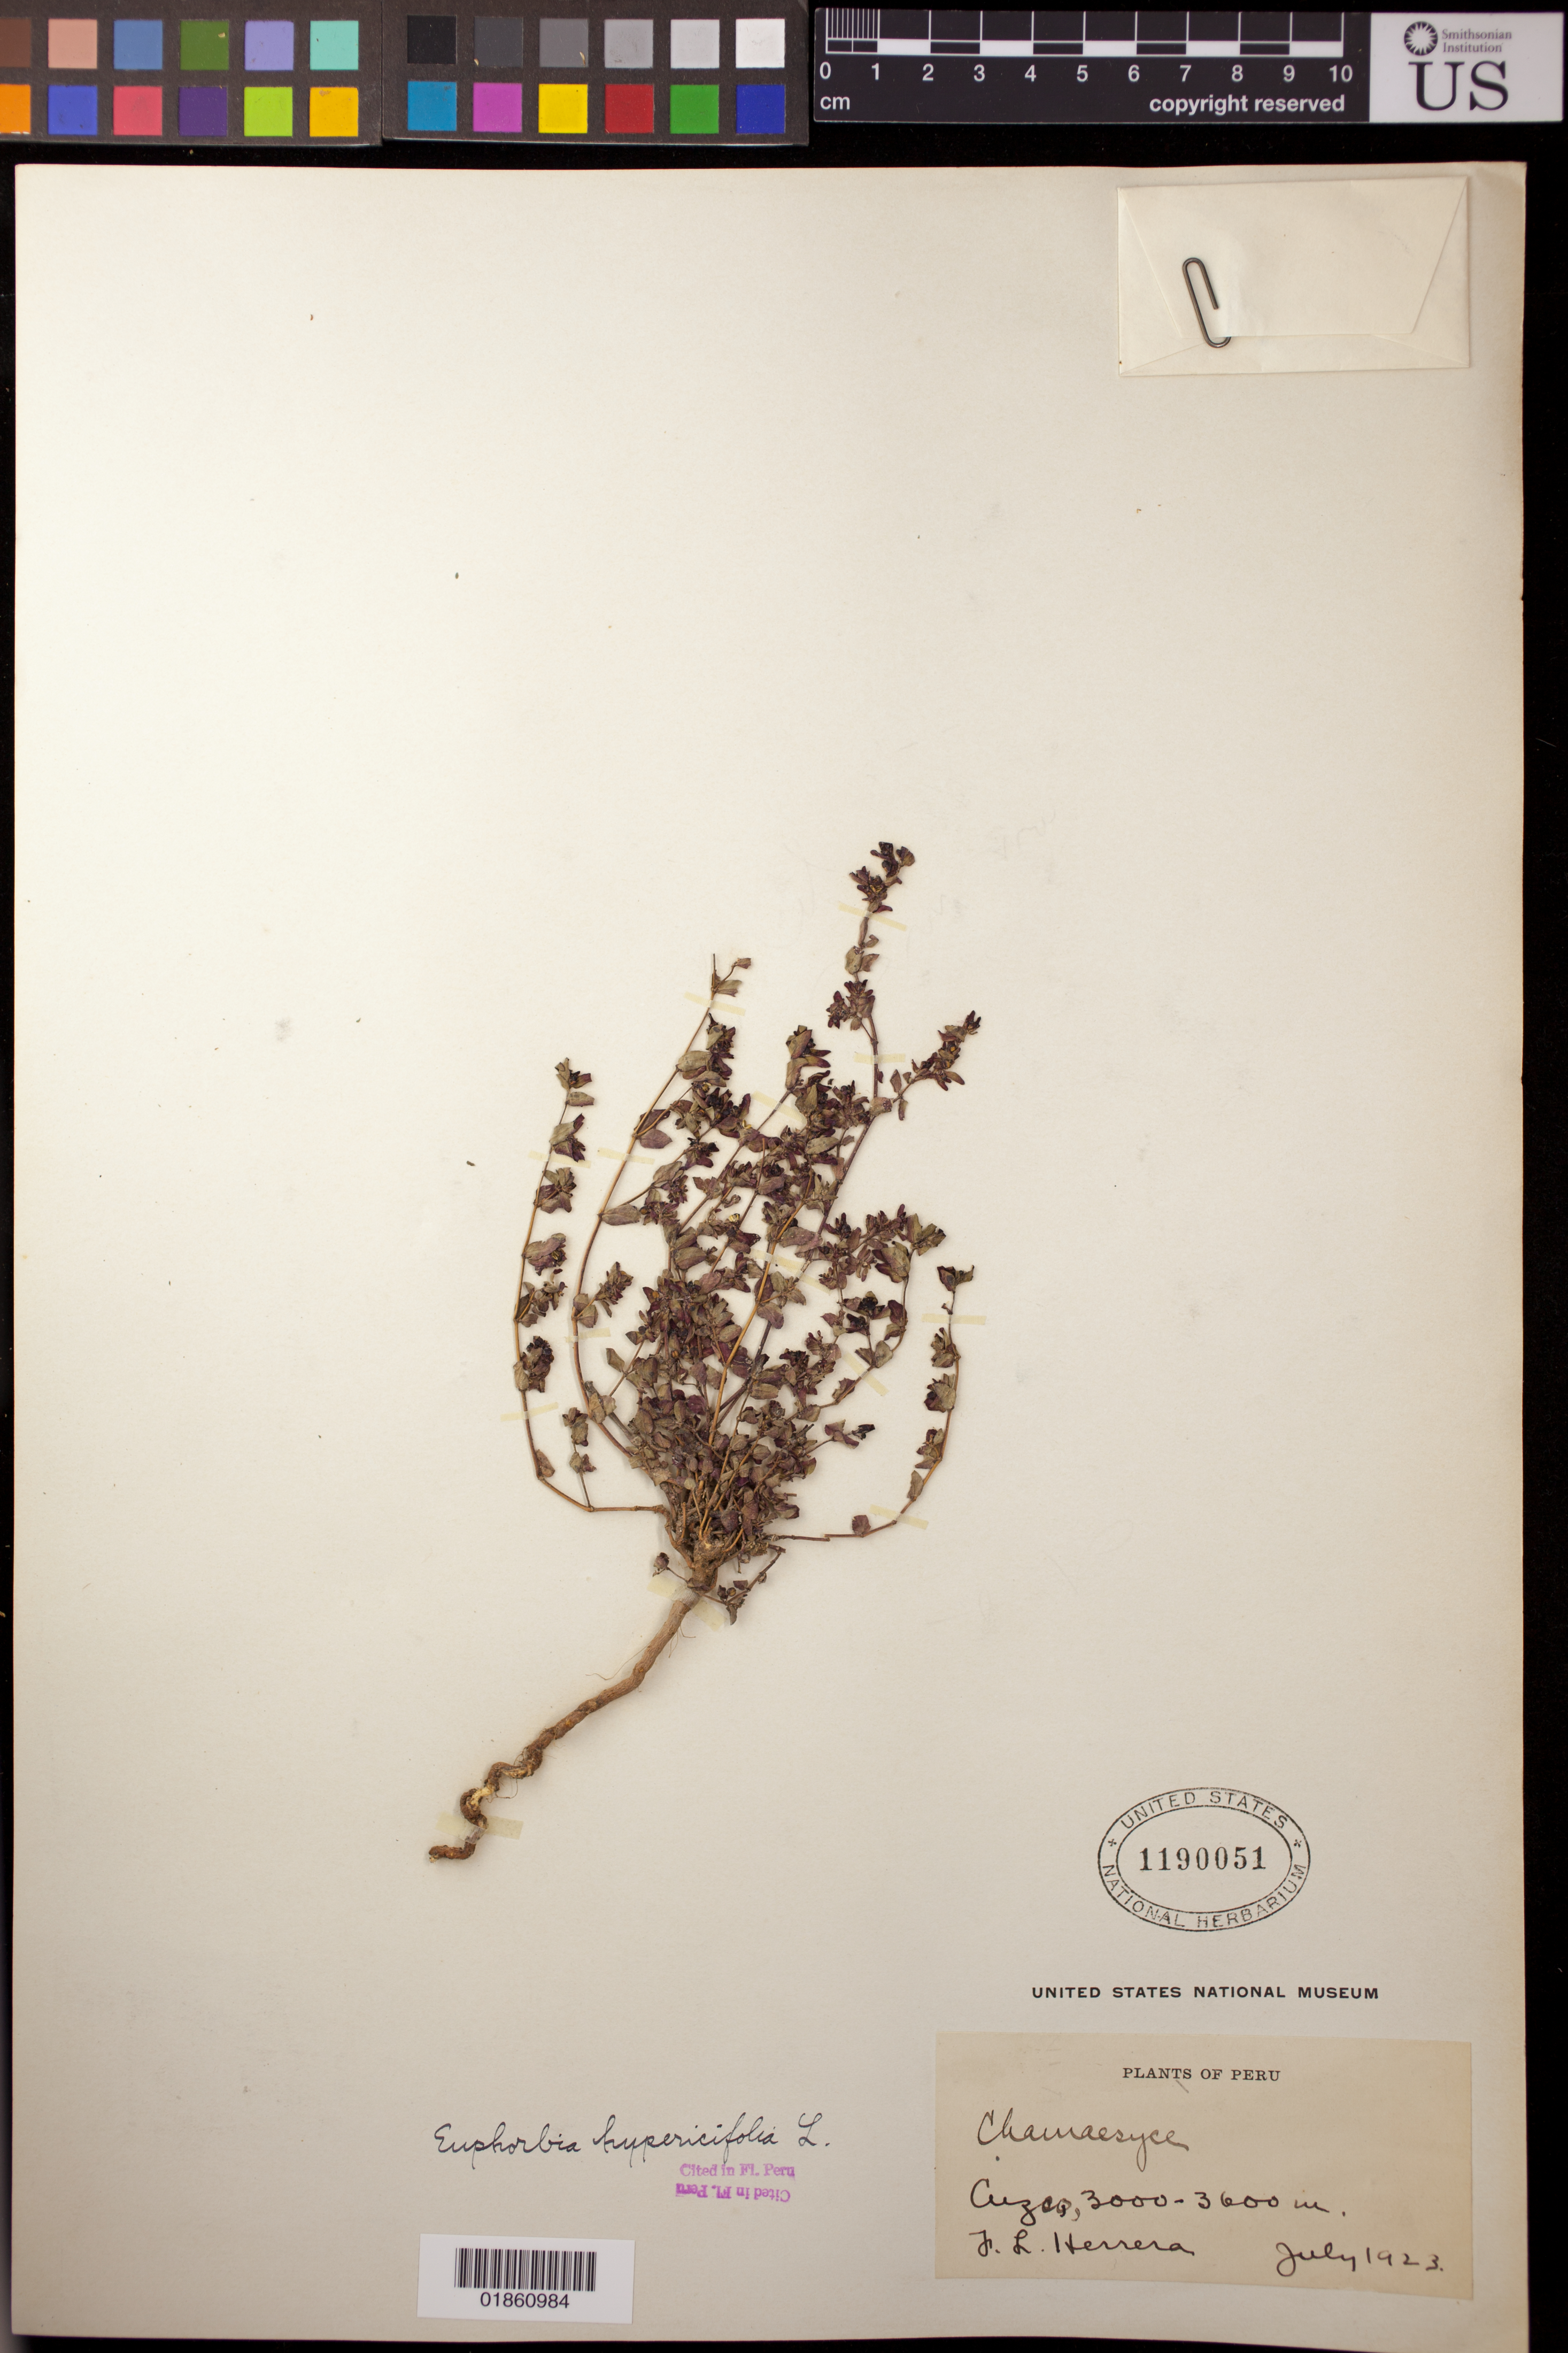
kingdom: Plantae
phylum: Tracheophyta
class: Magnoliopsida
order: Malpighiales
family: Euphorbiaceae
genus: Euphorbia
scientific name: Euphorbia hypericifolia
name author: L.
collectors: F. L. Herrera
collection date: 1923-07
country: Peru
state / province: Cusco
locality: Cuzco [Cusco]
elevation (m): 3000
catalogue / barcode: US 1190051